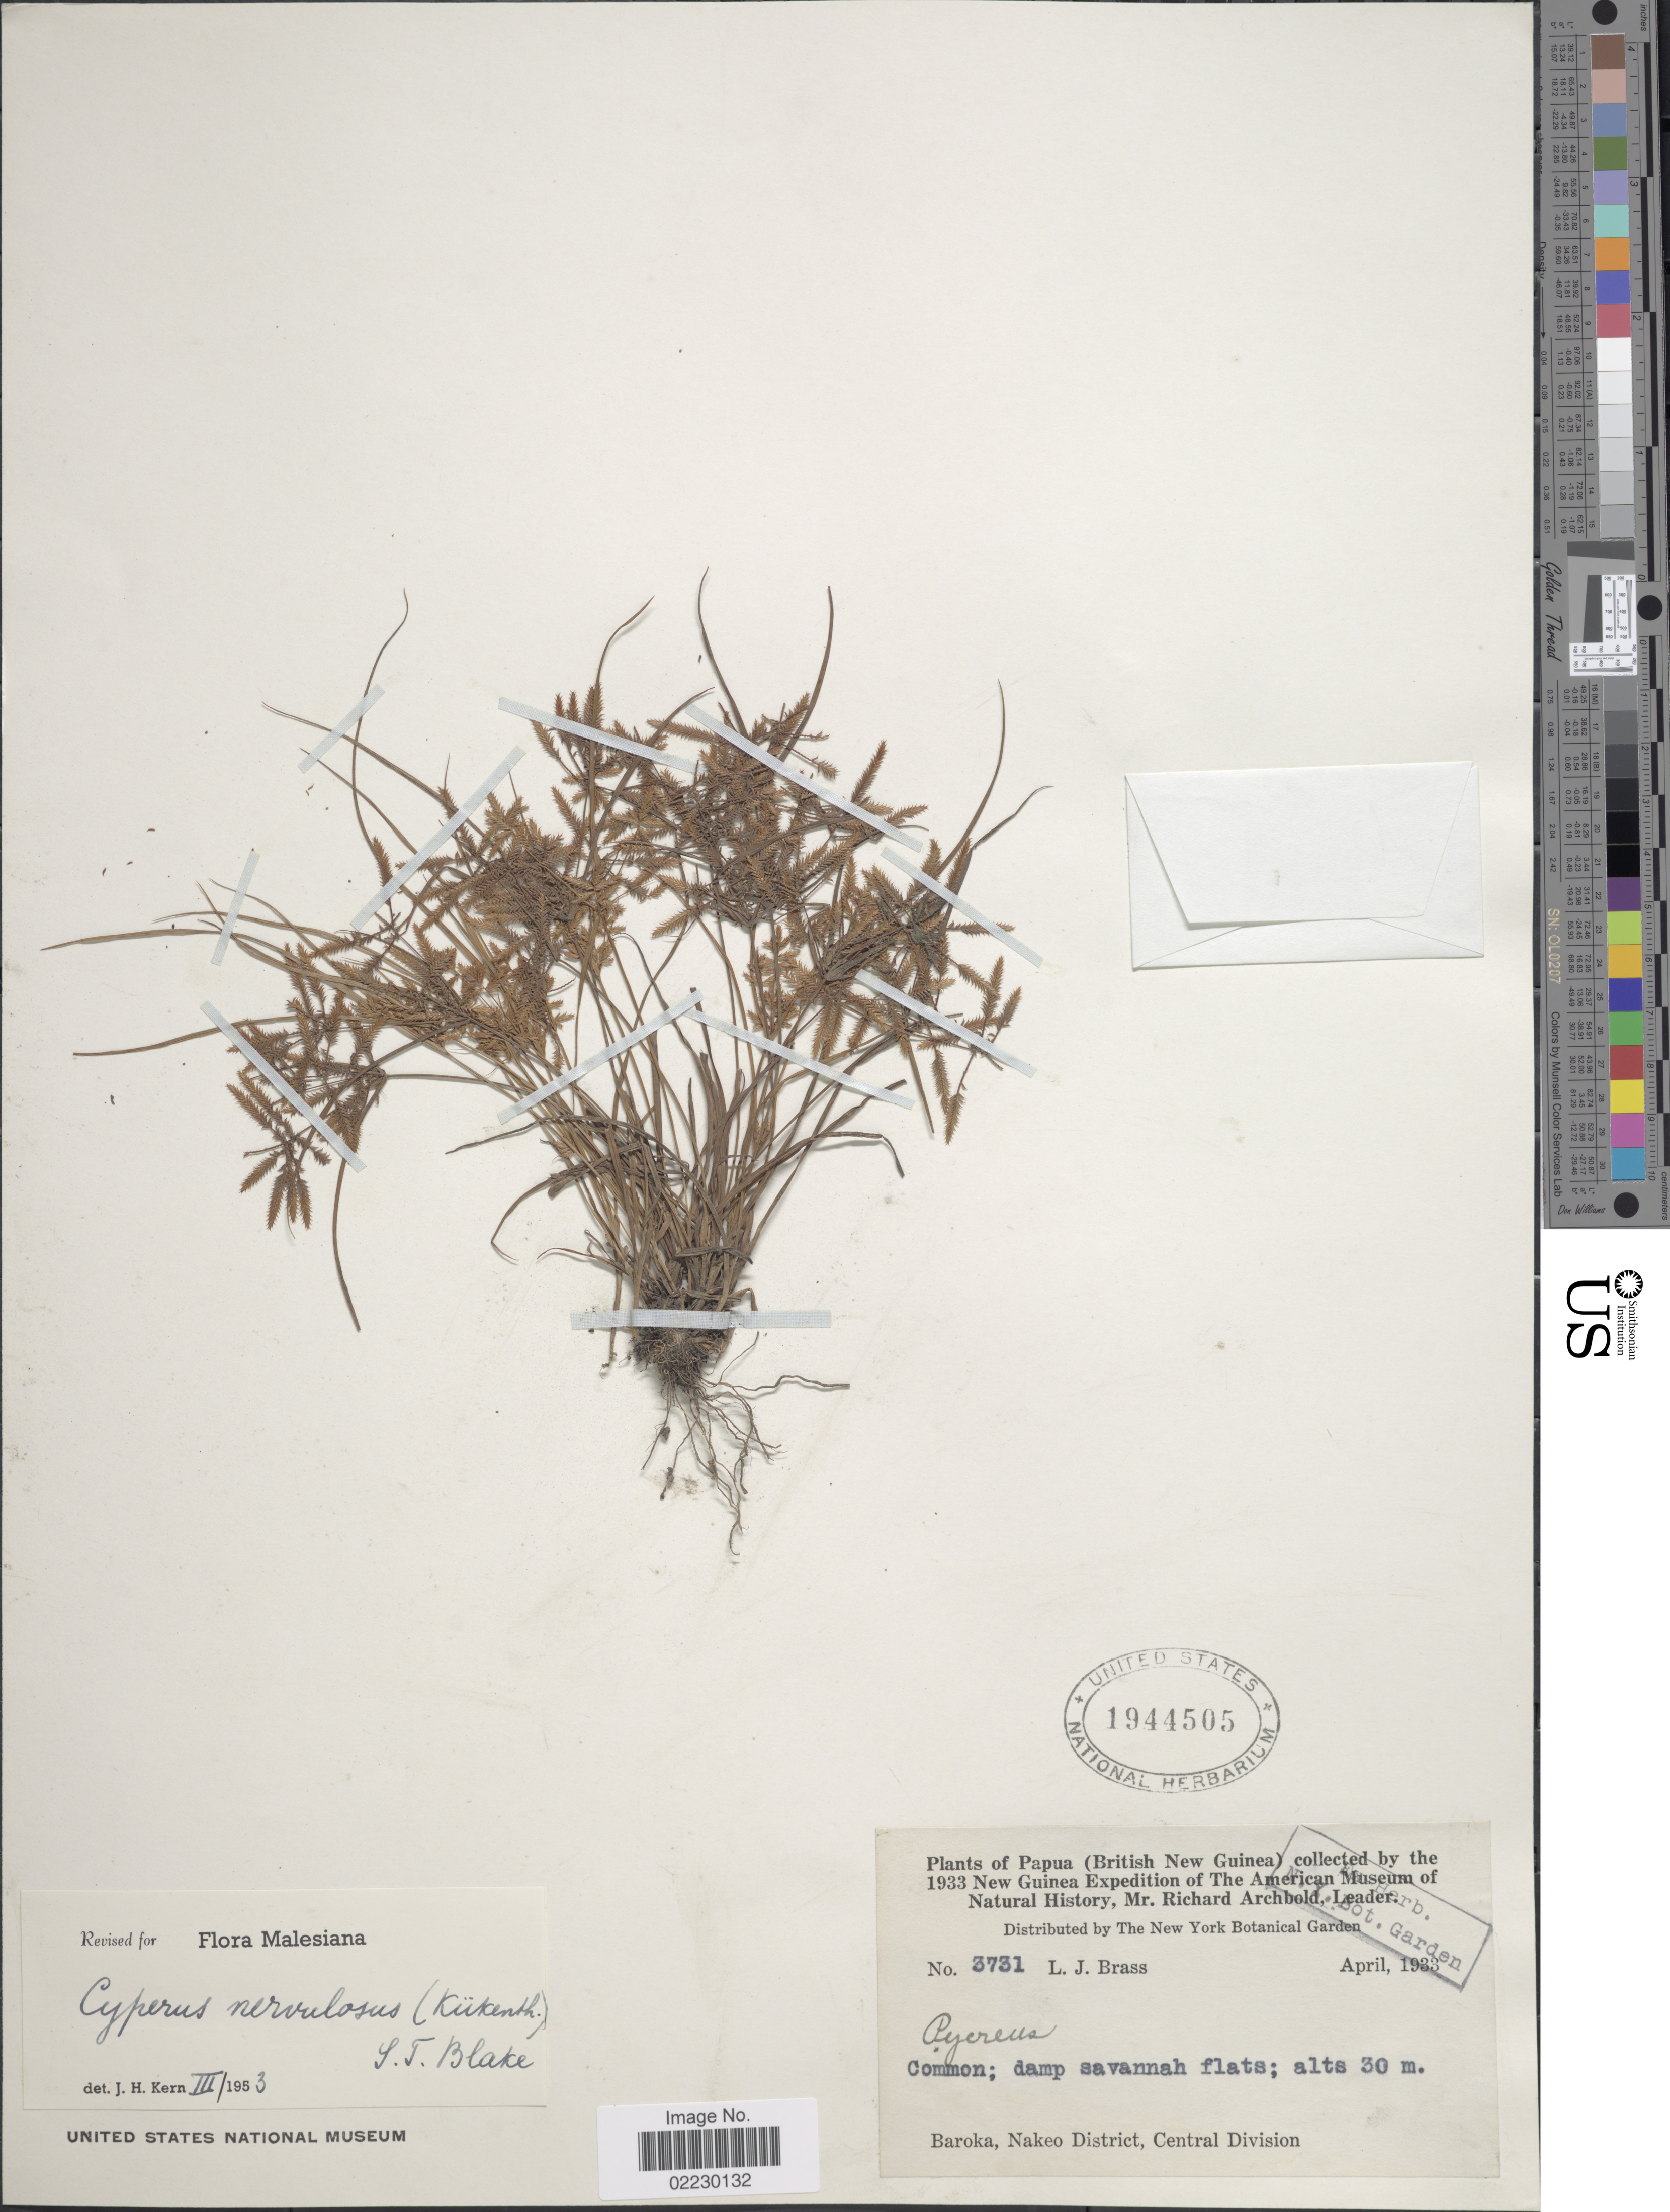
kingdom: Plantae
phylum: Tracheophyta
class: Liliopsida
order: Poales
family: Cyperaceae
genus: Cyperus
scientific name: Cyperus nervulosus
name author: (Kük.) S.T. Blake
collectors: L. J. Brass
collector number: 3731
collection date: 1933-04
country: Papua New Guinea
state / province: Central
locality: Papua (British New Guinea), Baroka, Nakeo District, Central Division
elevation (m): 30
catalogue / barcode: US 1944505